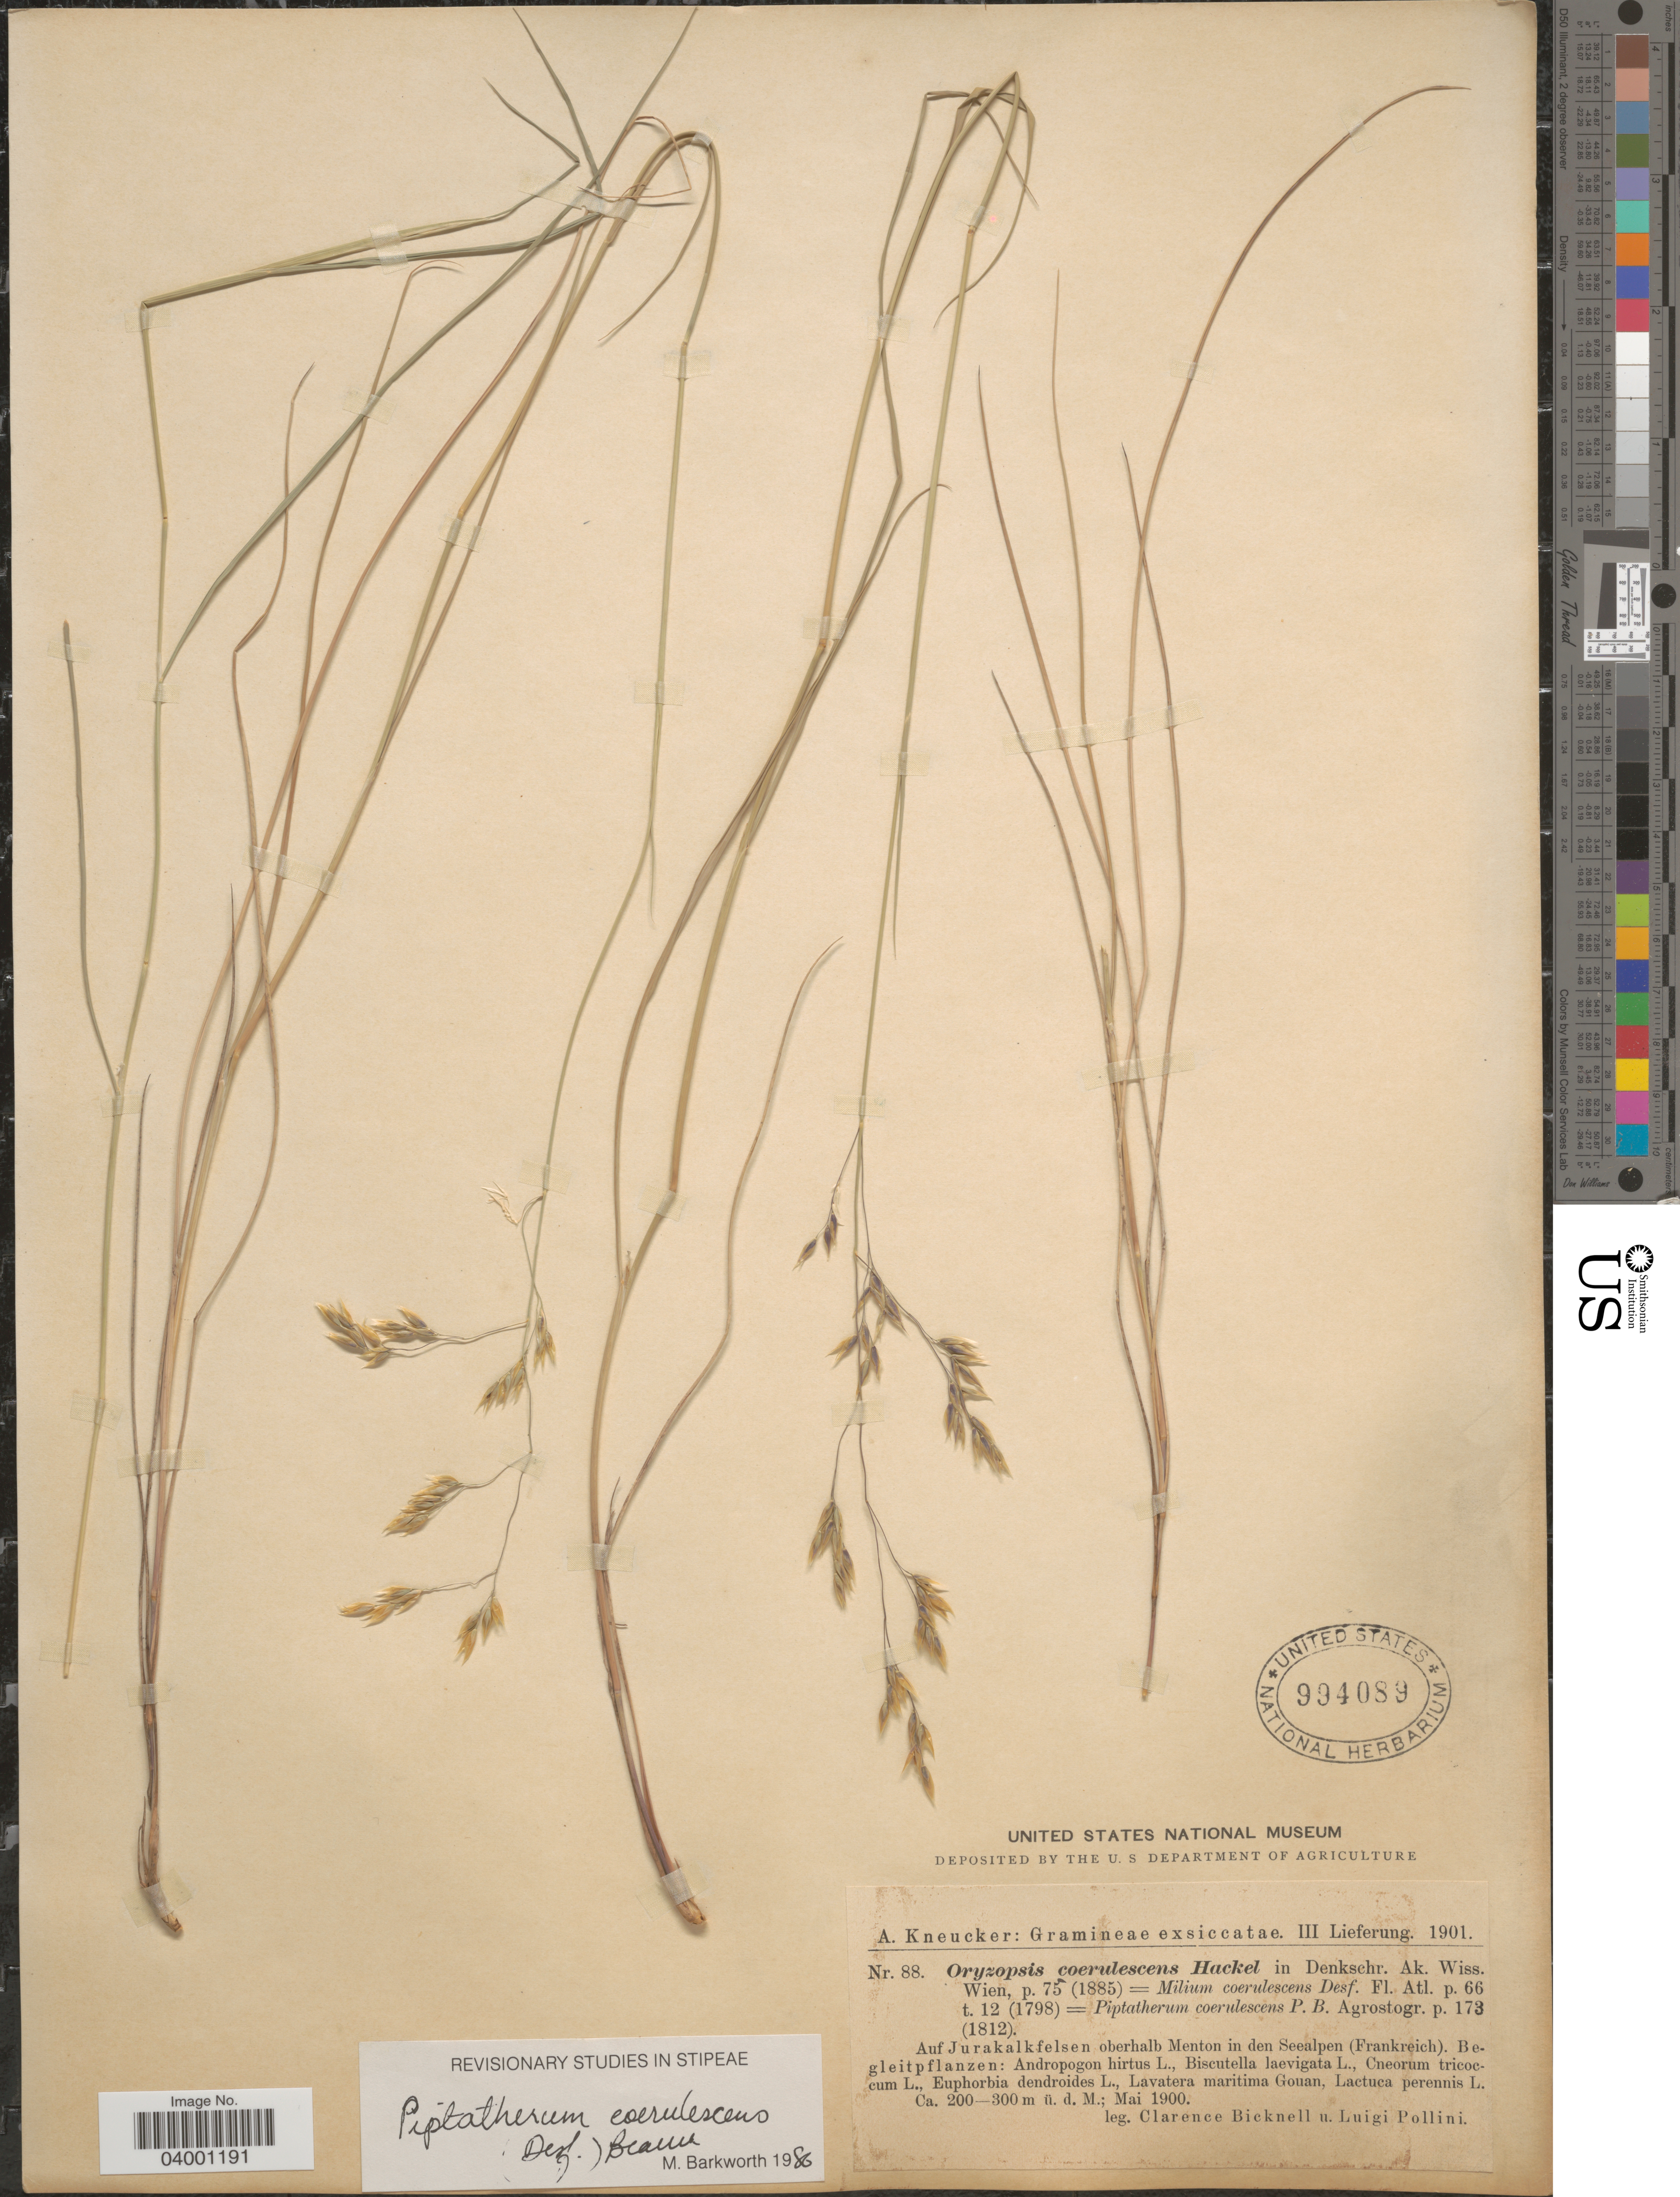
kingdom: Plantae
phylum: Tracheophyta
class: Liliopsida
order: Poales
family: Poaceae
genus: Piptatherum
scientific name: Piptatherum coerulescens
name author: (Desf.) P. Beauv.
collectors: C. Bicknell & L. Pollini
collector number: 88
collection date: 1900-05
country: France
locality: Auf Jurakalkfelsen oberhalb Menton in den Seealpen (Frankreich). Begleitpflanzen.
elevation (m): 200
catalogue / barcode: US 994089